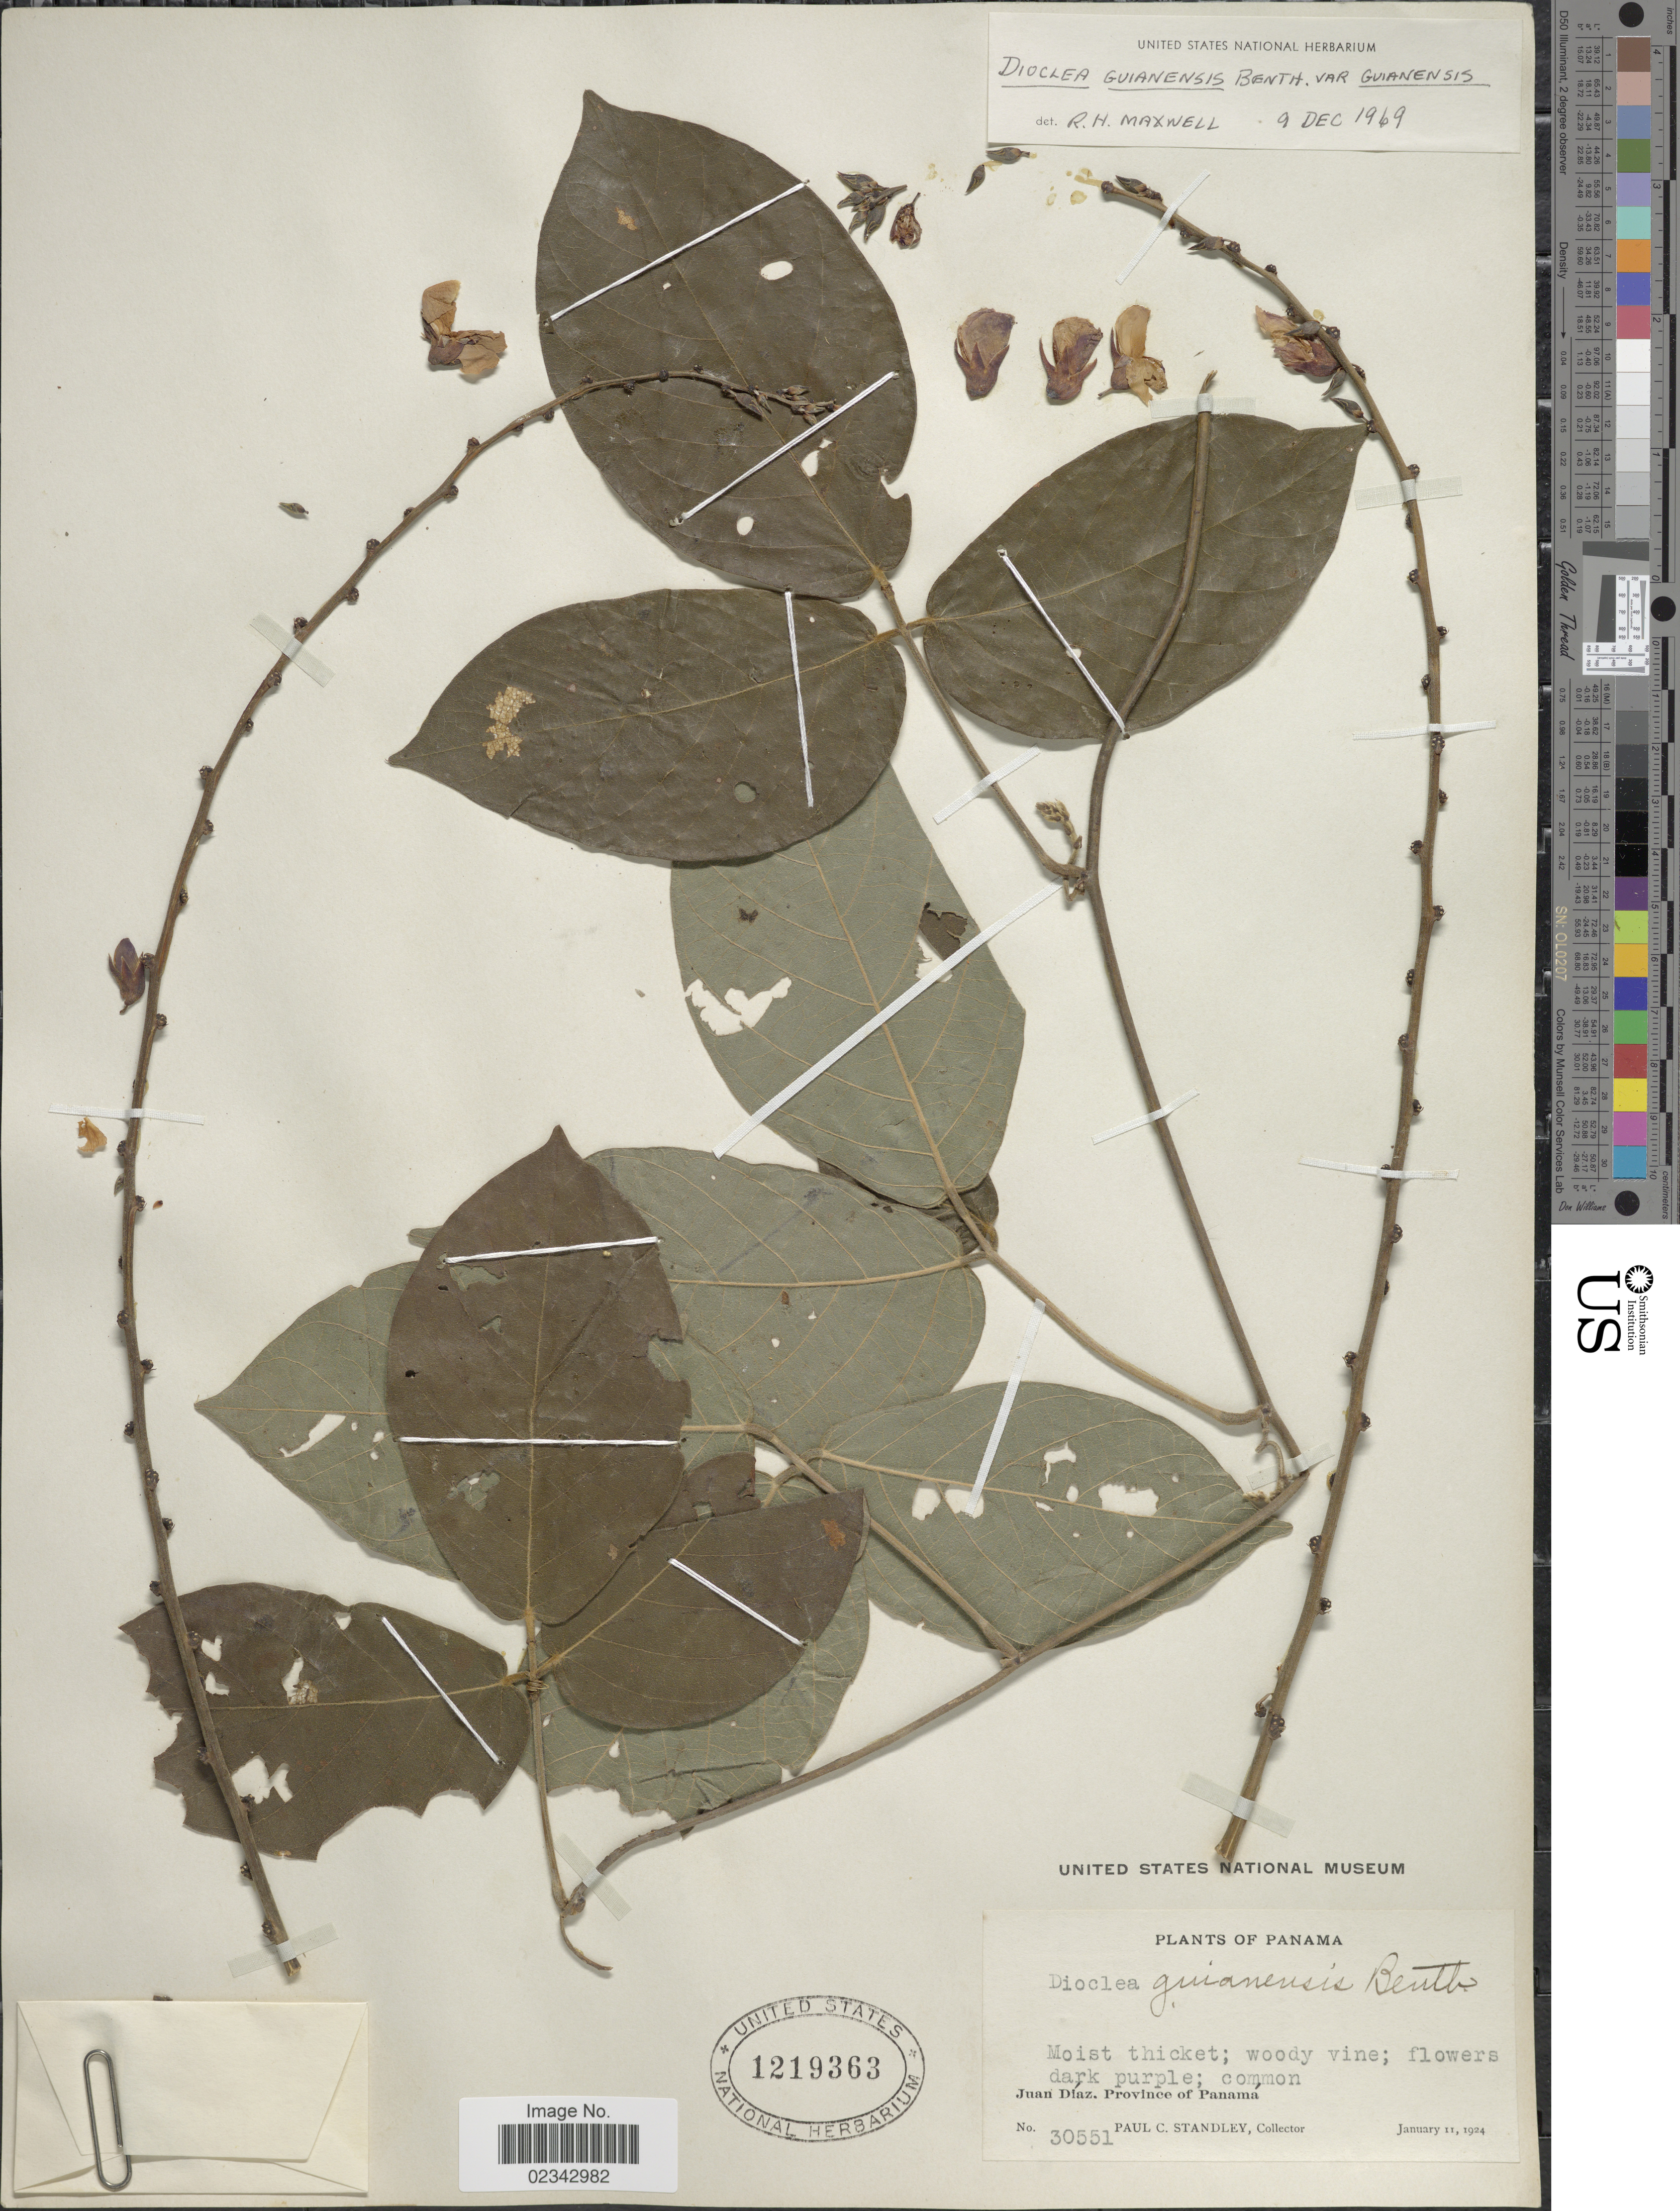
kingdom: Plantae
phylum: Tracheophyta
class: Magnoliopsida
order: Fabales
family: Fabaceae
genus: Dioclea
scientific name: Dioclea guianensis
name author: Benth.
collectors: P. C. Standley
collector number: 30551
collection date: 1924-01-11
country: Panama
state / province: Panamá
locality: Moist thicket; common Juan Díaz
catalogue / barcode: US 1219363